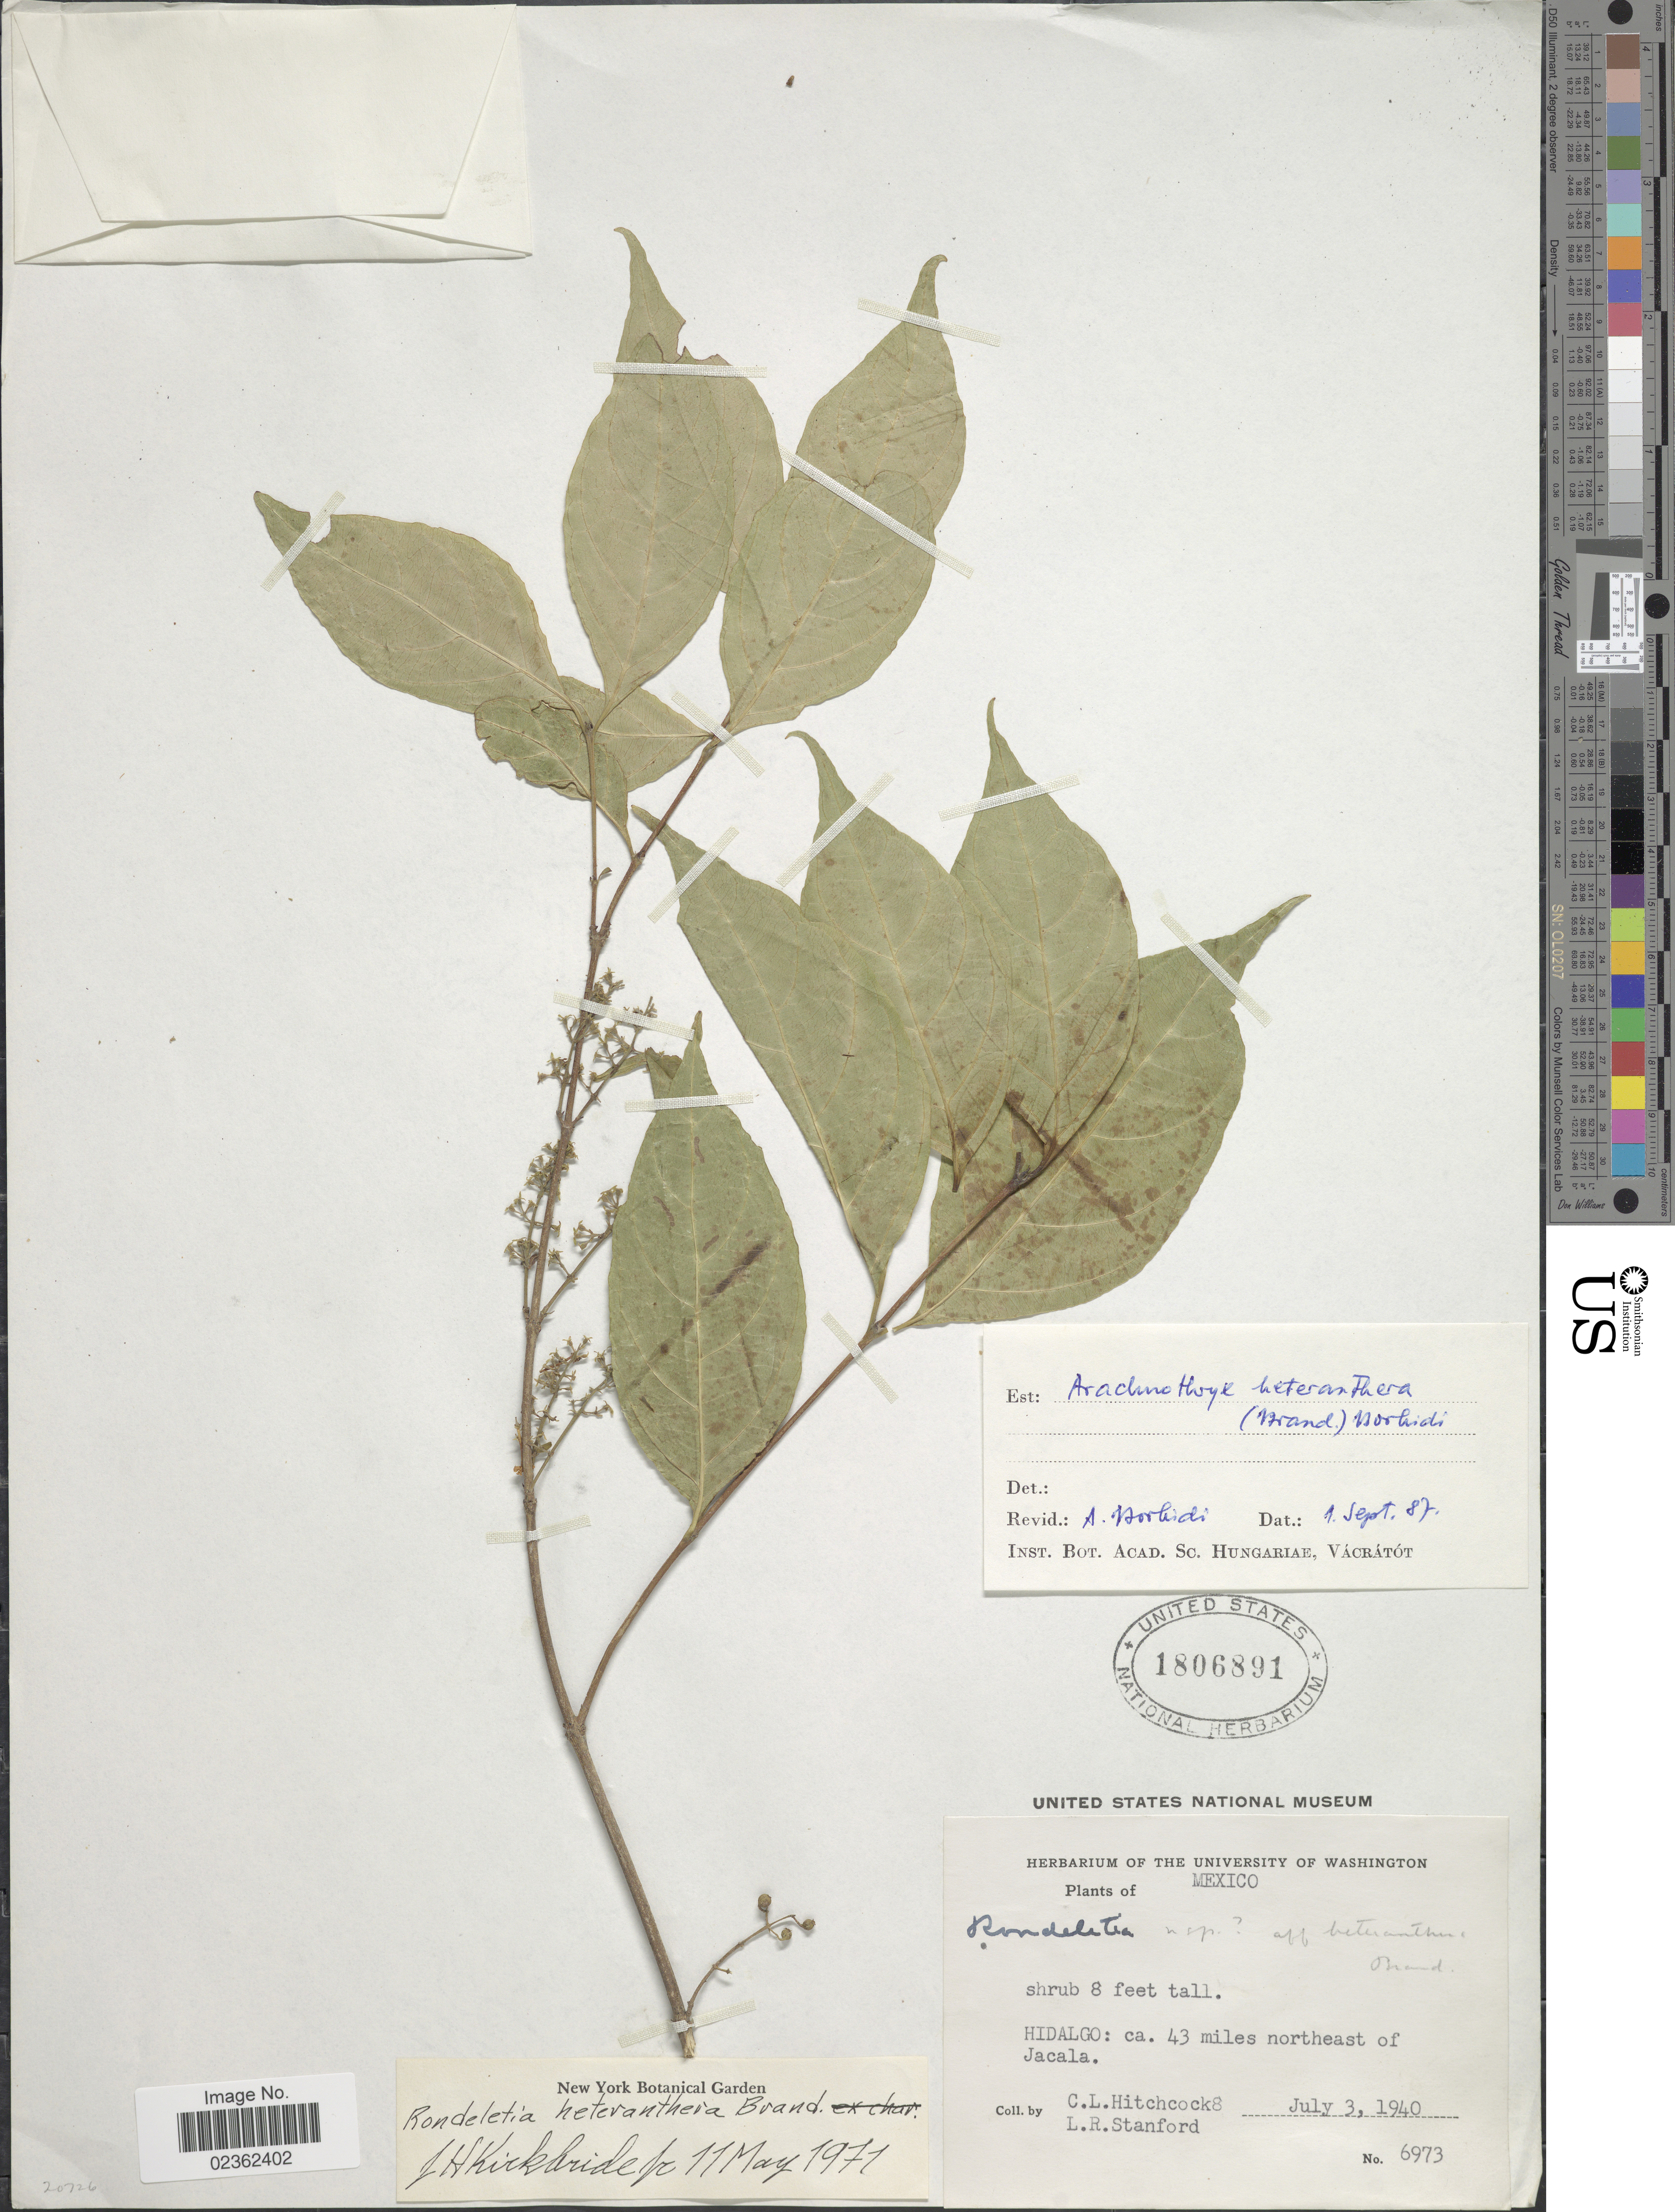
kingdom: Plantae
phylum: Tracheophyta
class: Magnoliopsida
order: Gentianales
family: Rubiaceae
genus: Arachnothryx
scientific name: Arachnothryx heteranthera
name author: (Brandegee) Borhidi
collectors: C. L. Hitchcock & L. R. Stanford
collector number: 6973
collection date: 1940-08-03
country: Mexico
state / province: Hidalgo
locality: Ca. 43 miles northeast of Jacala.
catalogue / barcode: US 1806891